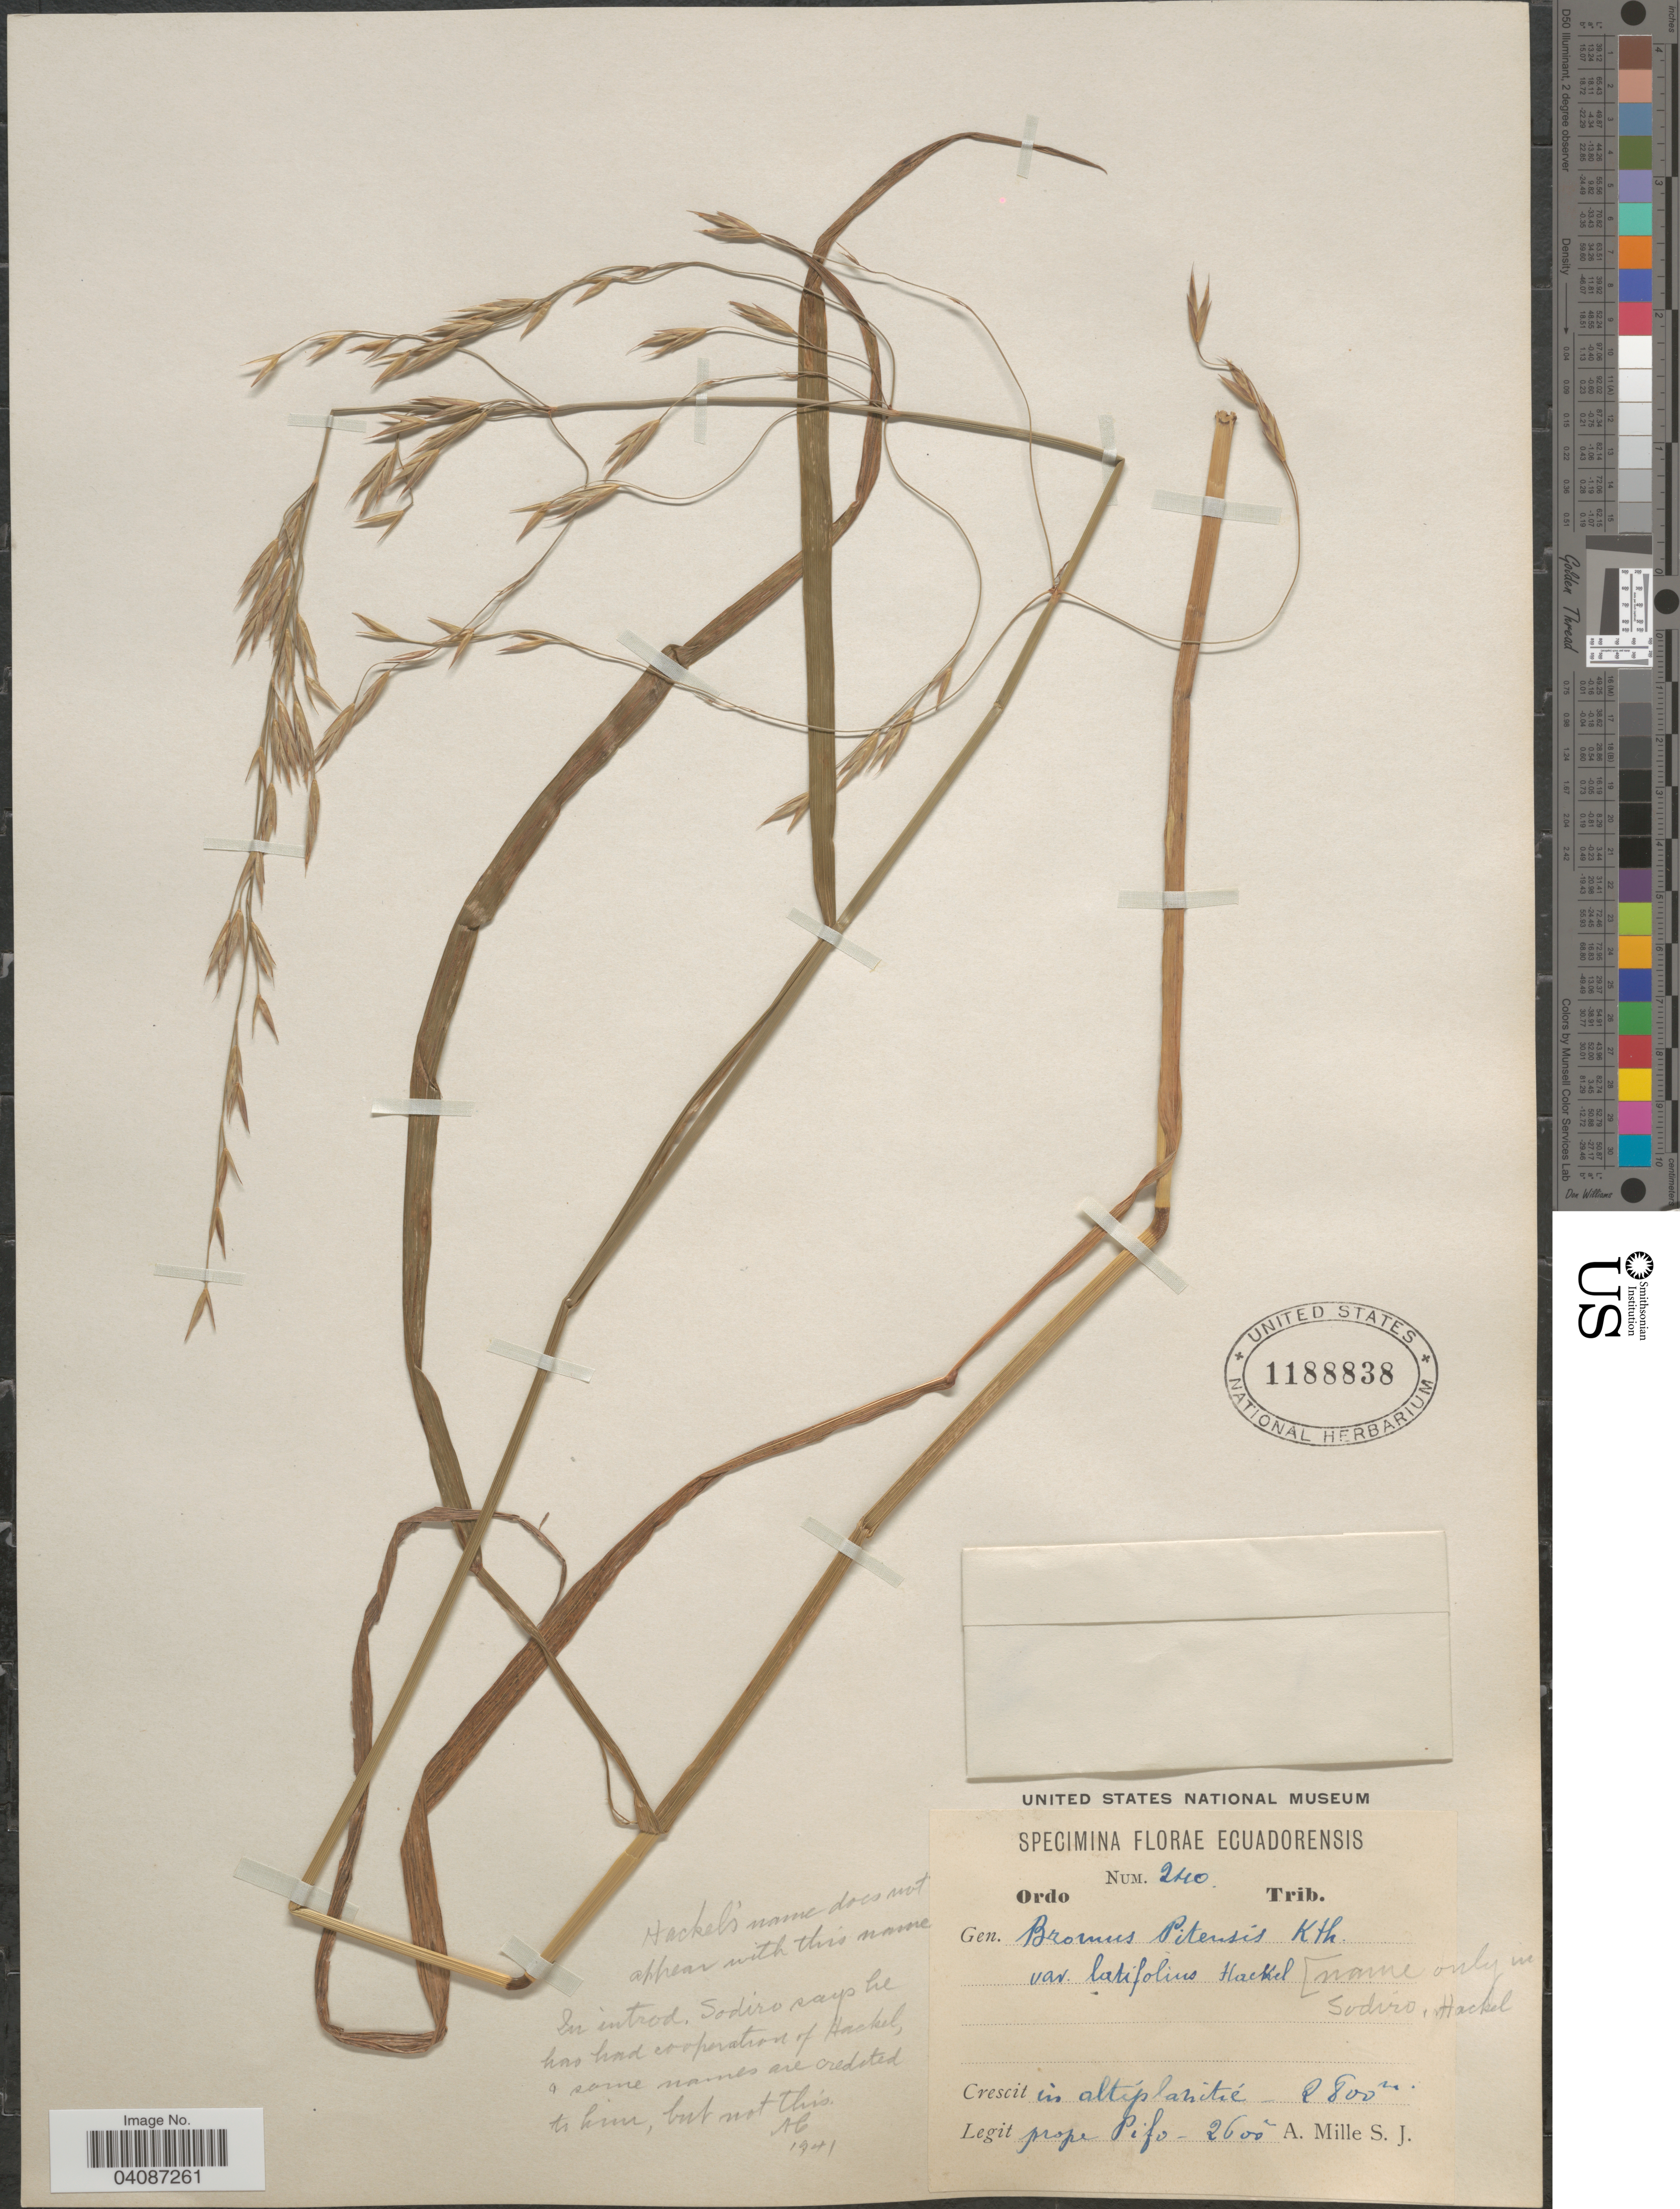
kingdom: Plantae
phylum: Tracheophyta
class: Liliopsida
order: Poales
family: Poaceae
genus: Bromus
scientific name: Bromus pitensis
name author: Kunth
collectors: A. Mille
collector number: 240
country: Ecuador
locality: Ecuadorensis. Prope Pifo.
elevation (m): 2600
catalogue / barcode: US 1188838